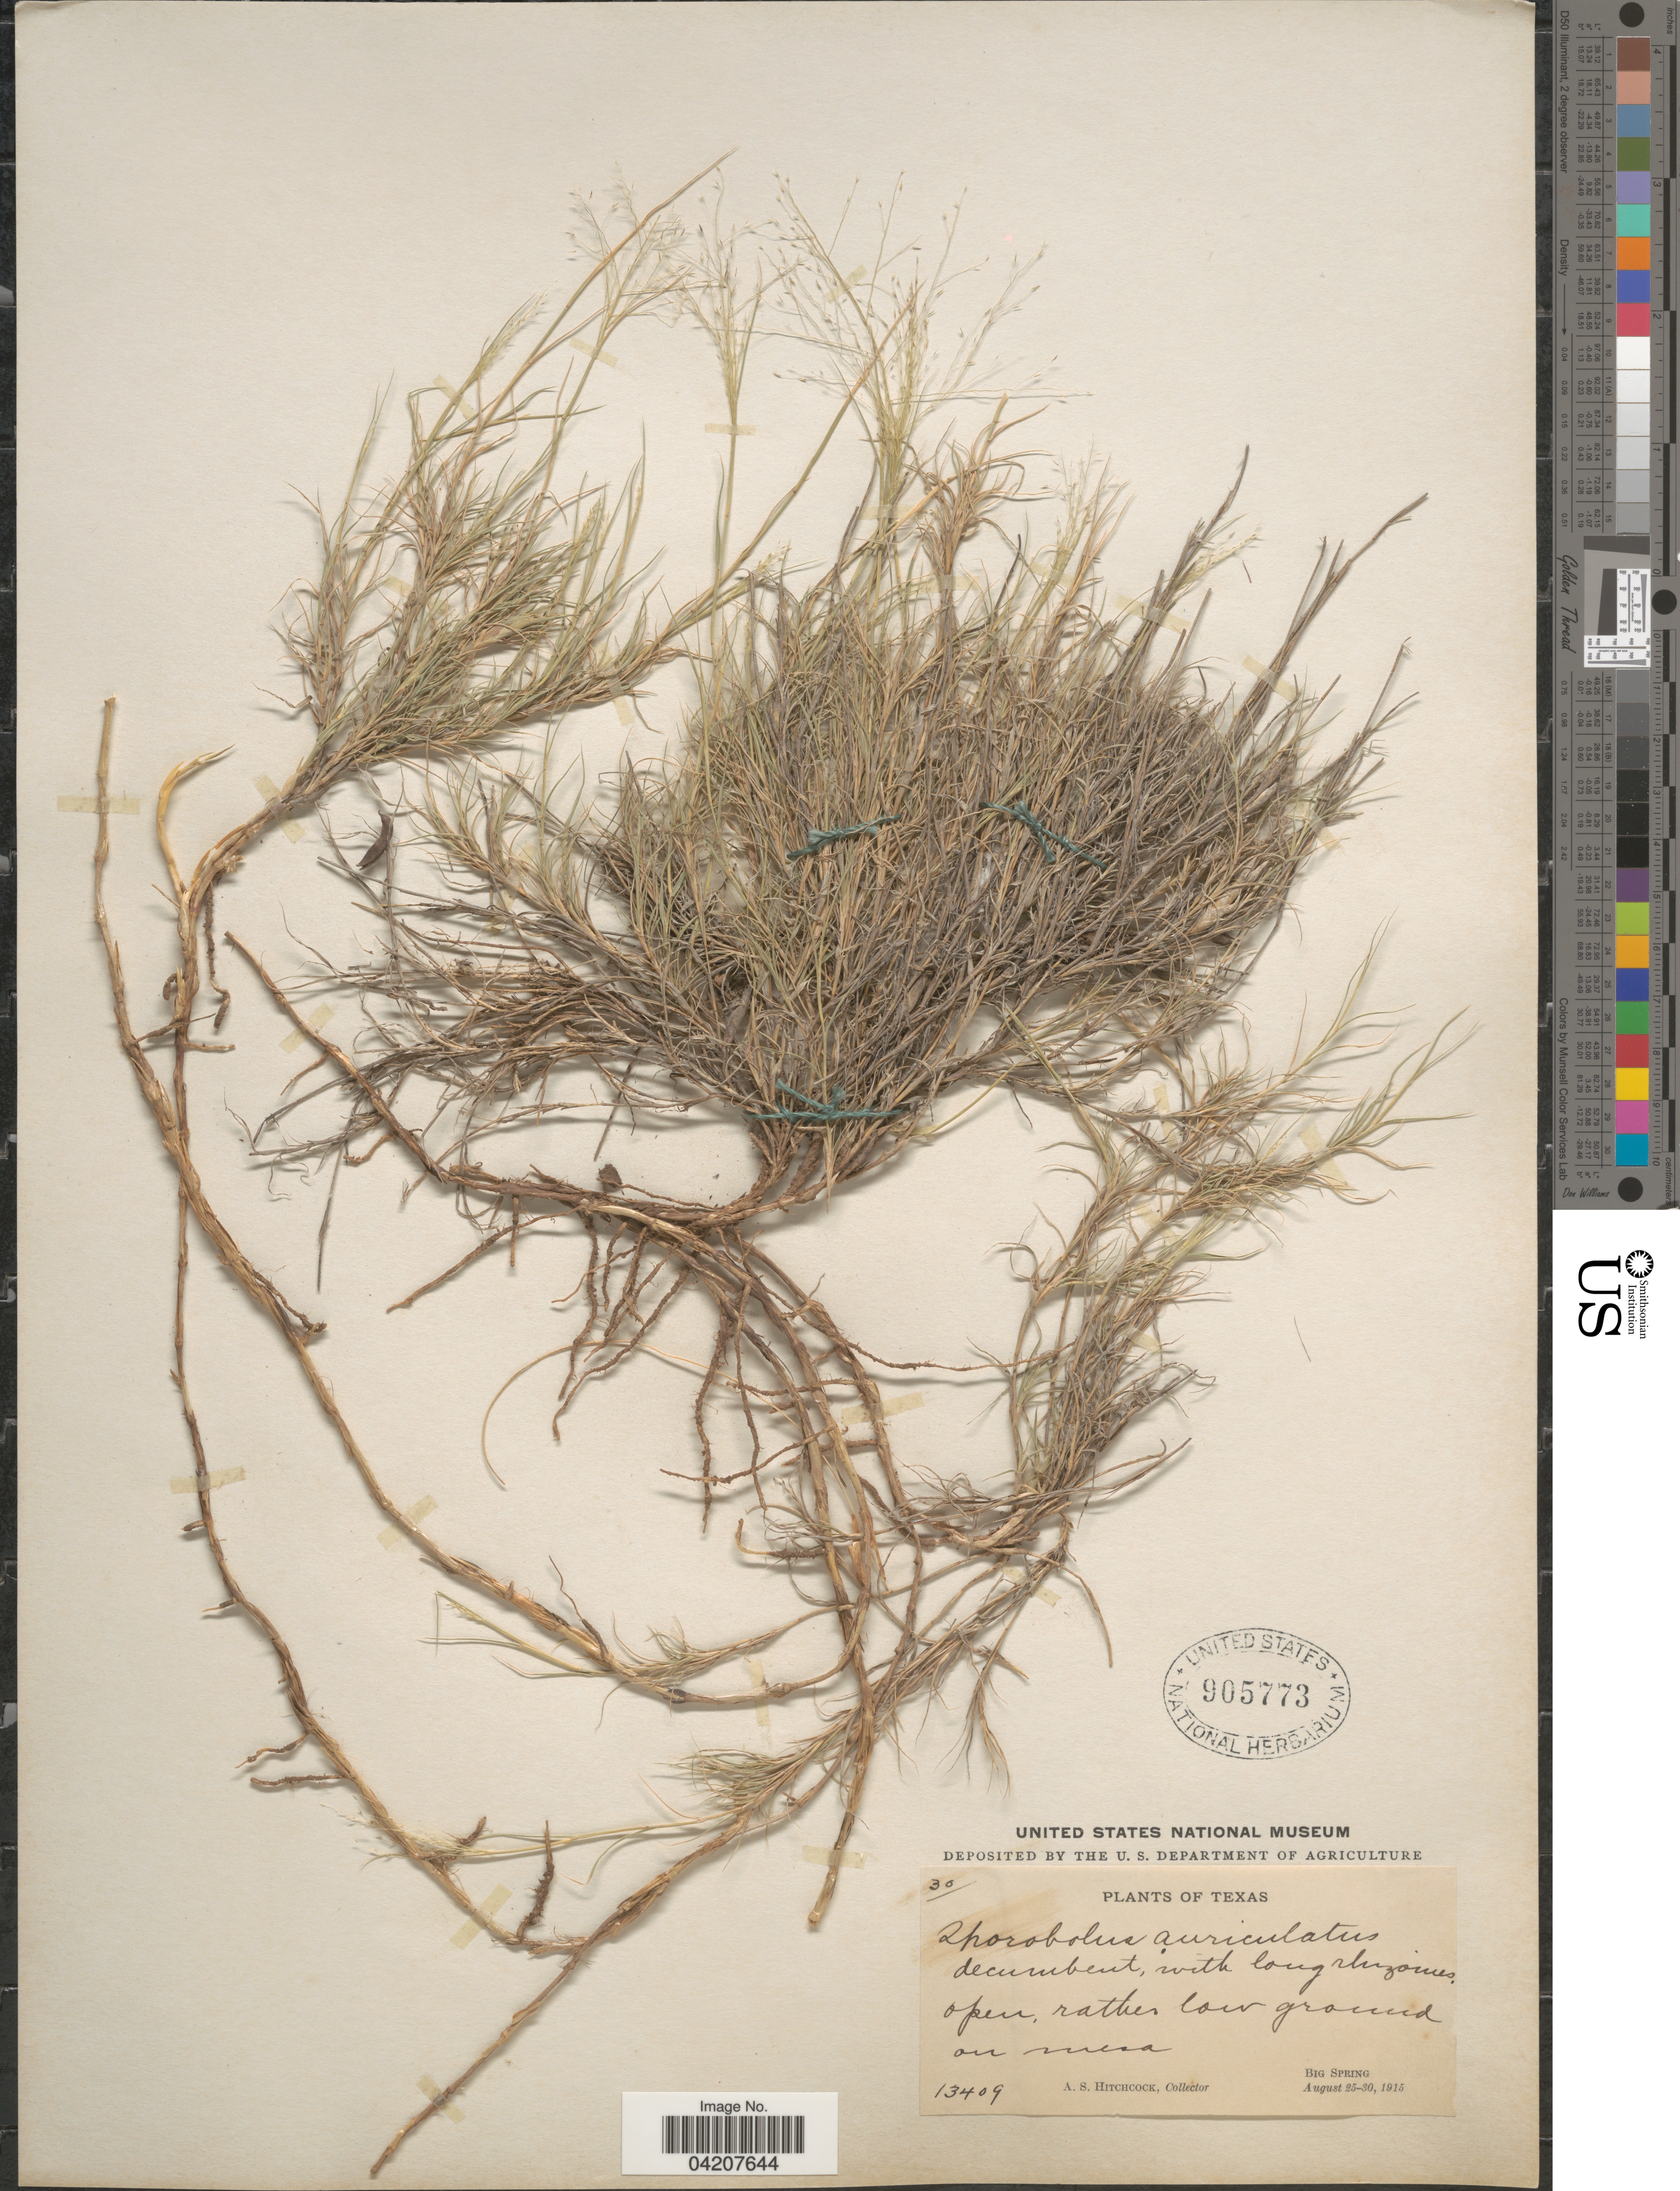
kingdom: Plantae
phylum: Tracheophyta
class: Liliopsida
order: Poales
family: Poaceae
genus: Muhlenbergia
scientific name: Muhlenbergia arenacea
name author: (Buckley) Hitchc.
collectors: A. S. Hitchcock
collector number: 13409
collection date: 1915-08-25/1915-08-30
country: United States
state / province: Texas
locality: Decumbent, with long rhizomes open, rather low ground on mesa. Big Spring.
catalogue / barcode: US 905773